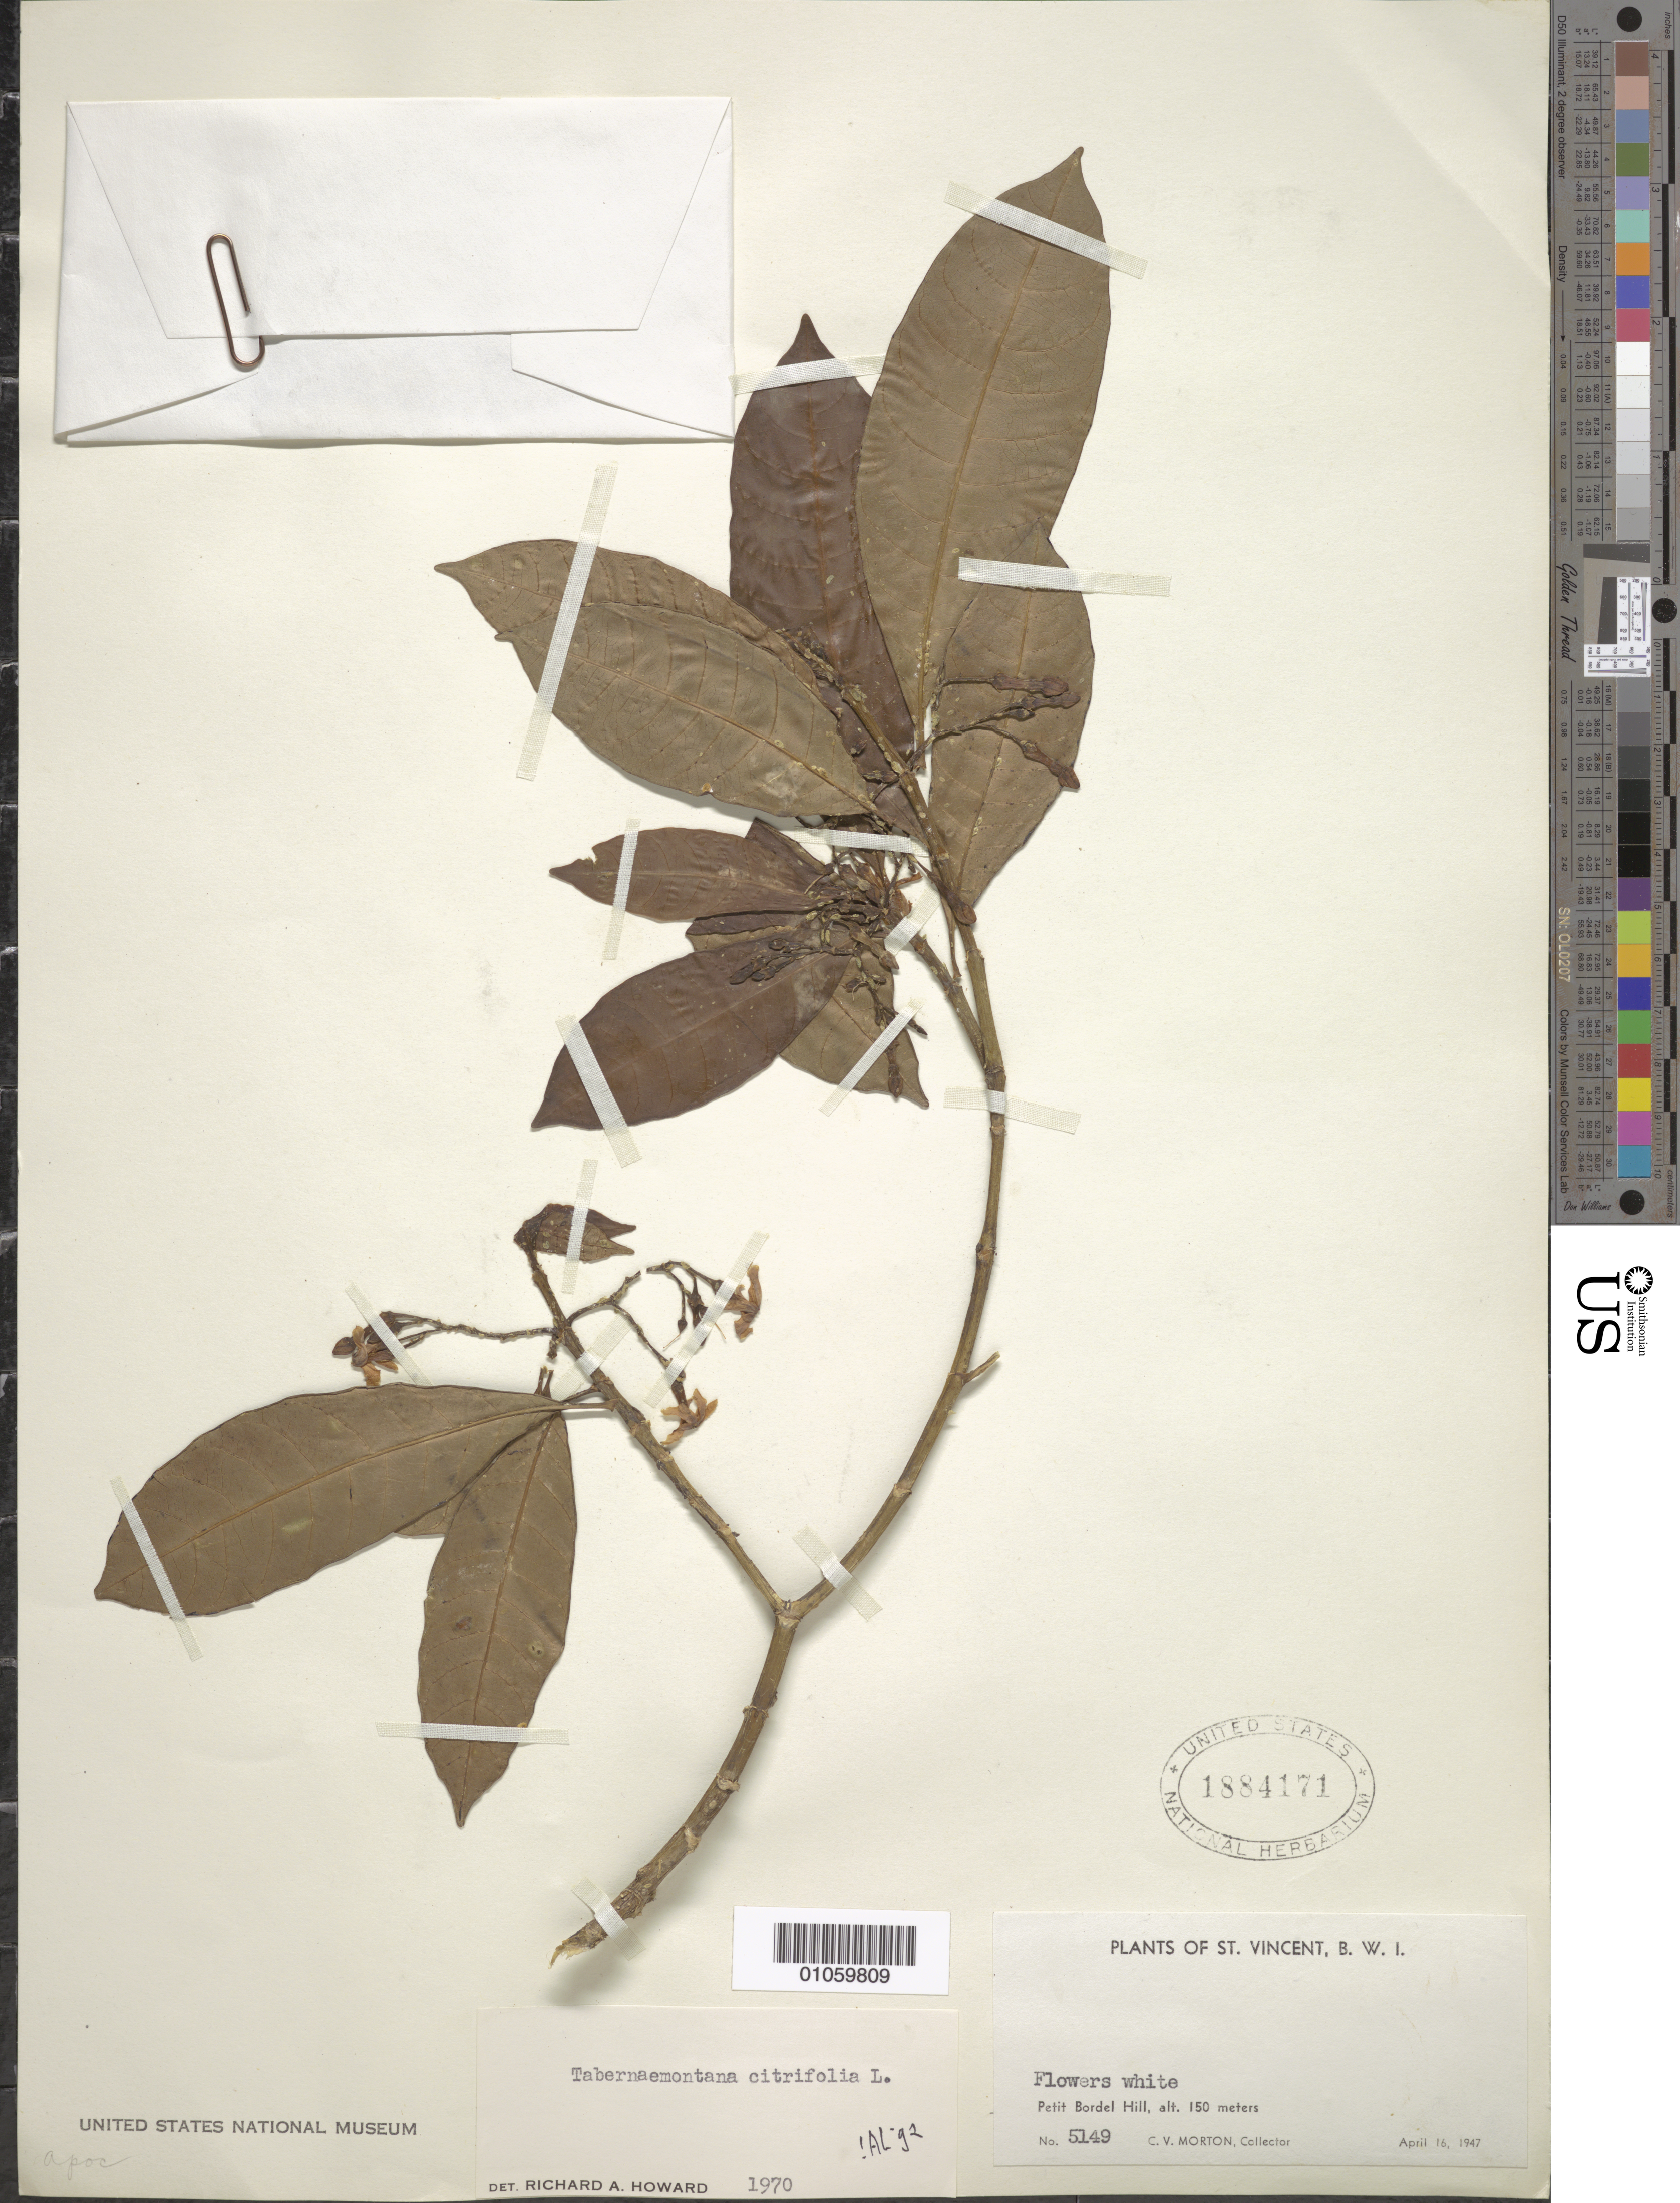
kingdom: Plantae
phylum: Tracheophyta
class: Magnoliopsida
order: Gentianales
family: Apocynaceae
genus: Tabernaemontana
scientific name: Tabernaemontana citrifolia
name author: L.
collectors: C. V. Morton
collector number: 5149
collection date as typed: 16 Apr 1947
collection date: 1947-04-16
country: St. Vincent - Grenadines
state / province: Saint David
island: St. Vincent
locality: Petit Bordel Hill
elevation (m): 150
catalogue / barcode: US 1884171